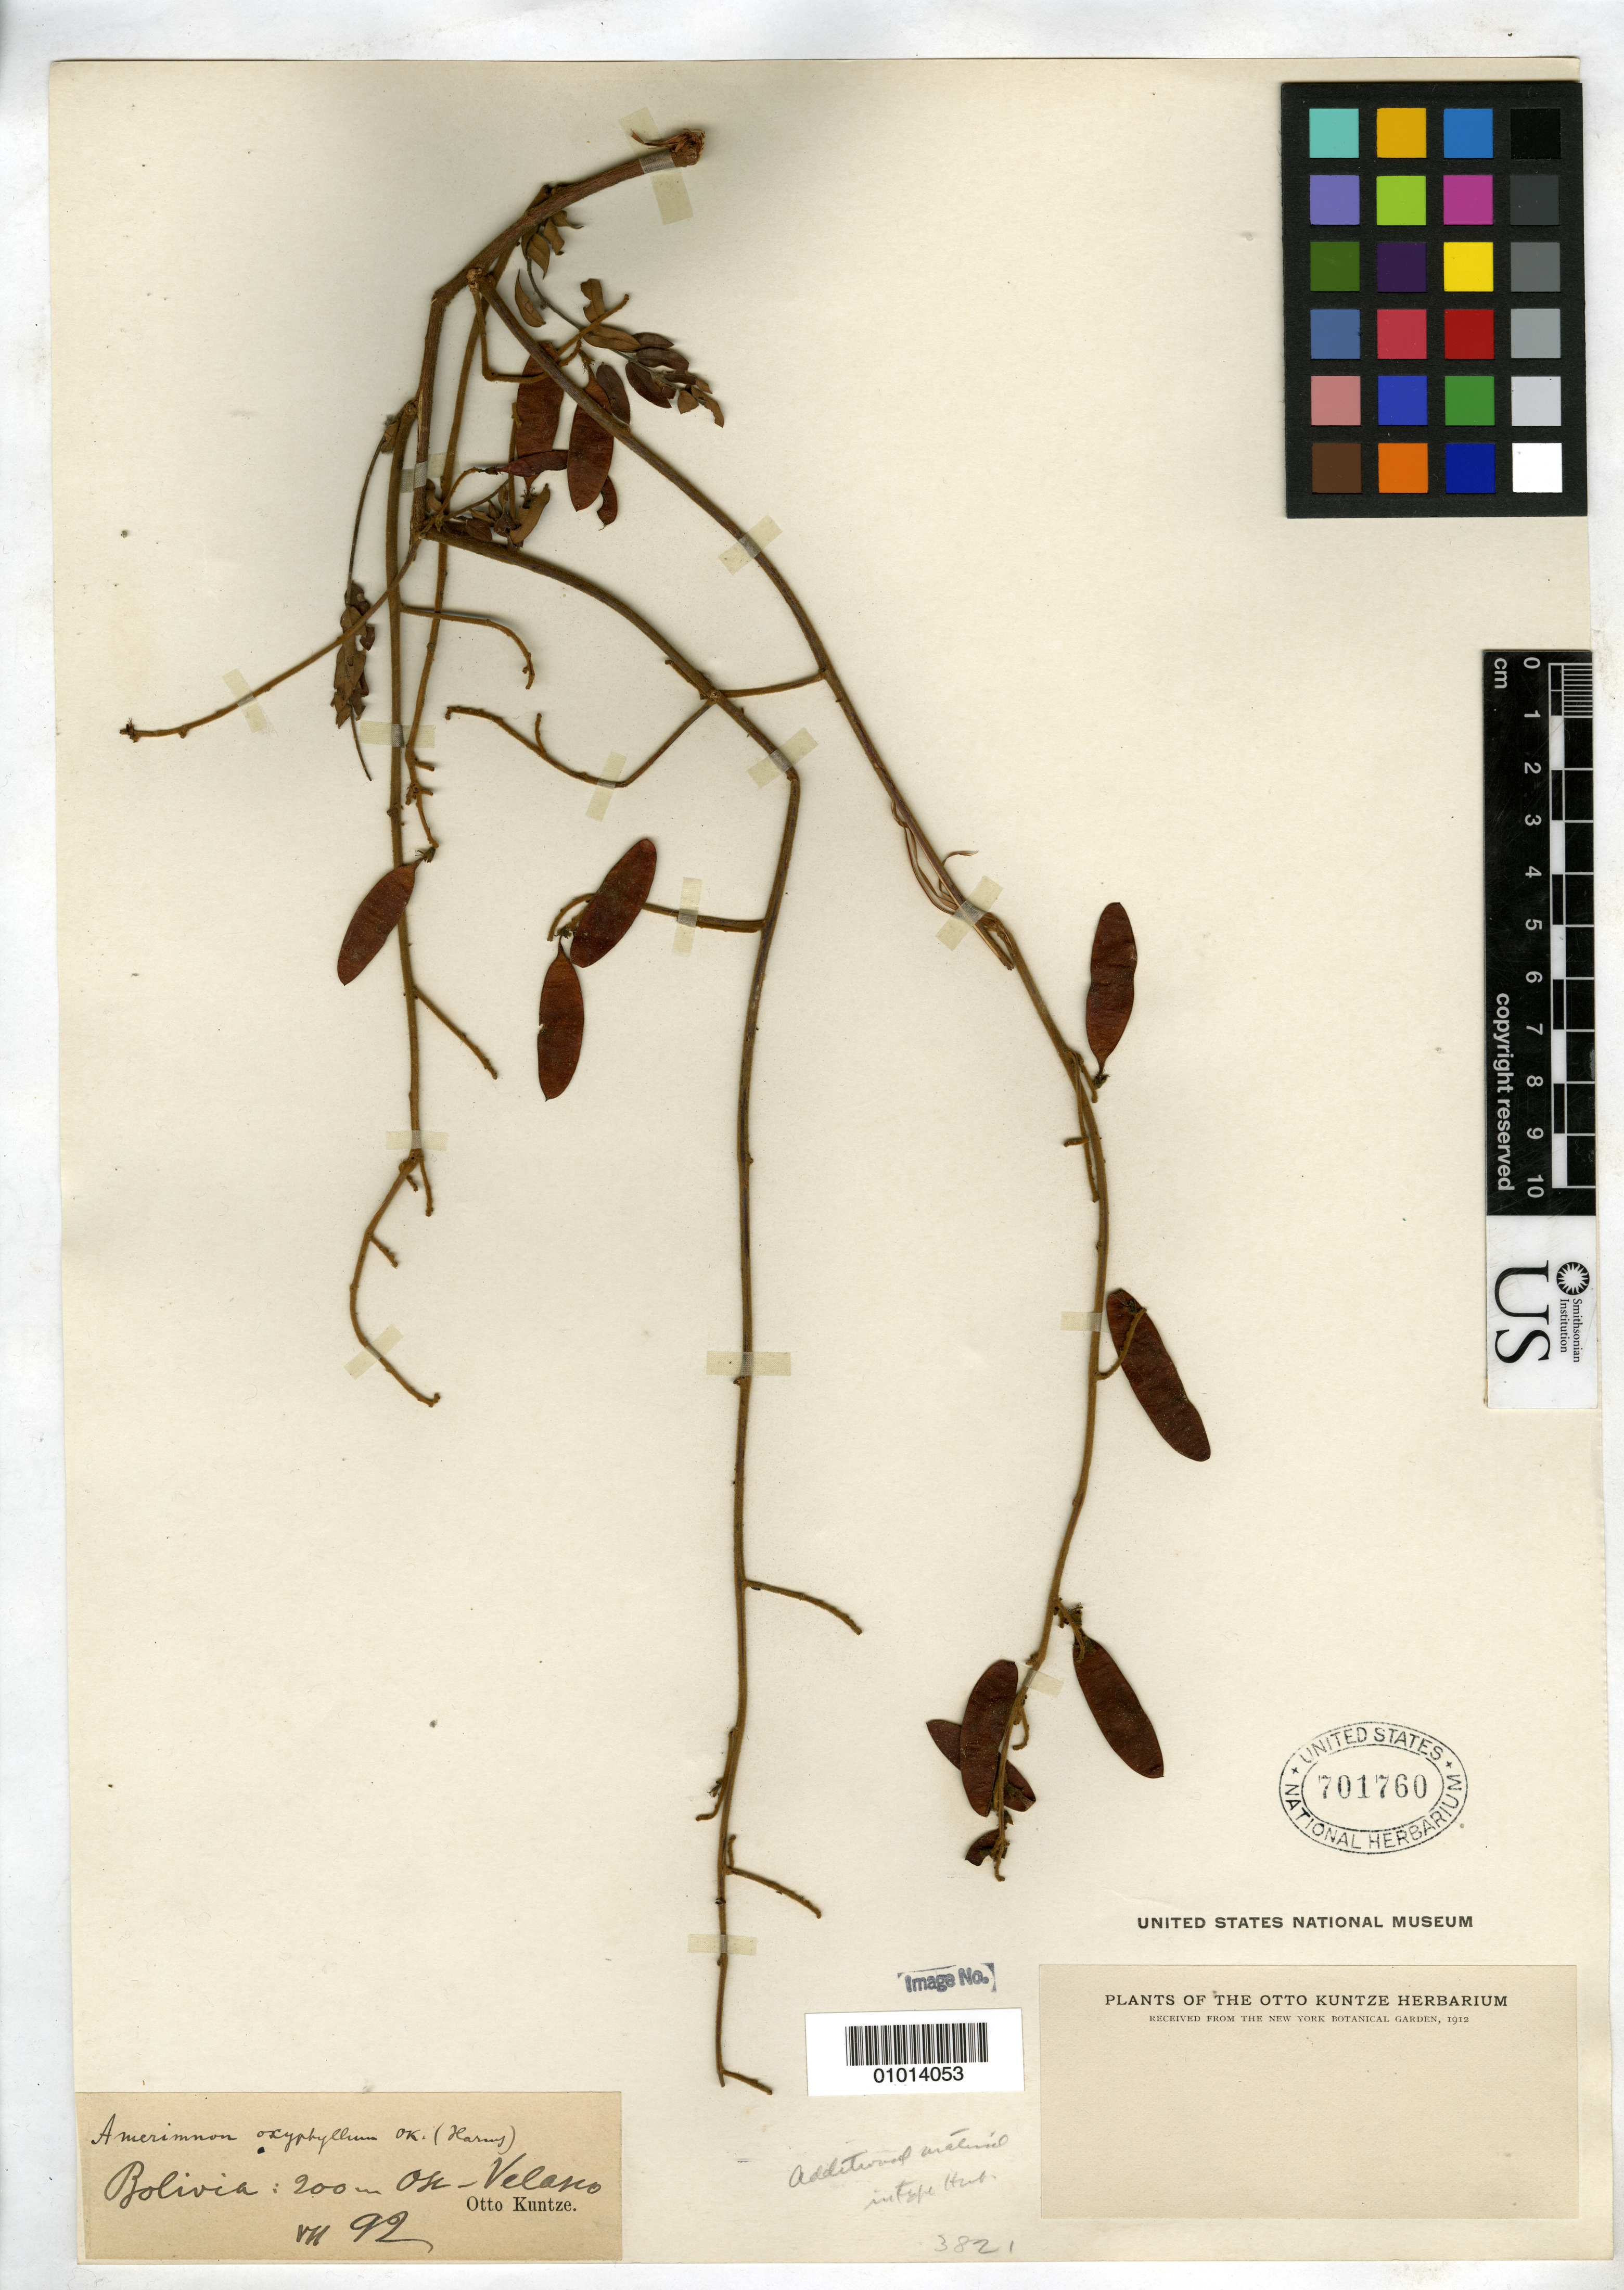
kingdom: Plantae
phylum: Tracheophyta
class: Magnoliopsida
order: Fabales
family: Fabaceae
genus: Amerimnon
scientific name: Amerimnon oxyphyllum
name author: Kuntze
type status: Type Collection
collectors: C.E.O. Kuntze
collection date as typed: Jul 1892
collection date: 1892-07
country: Bolivia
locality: Ost-Velasco.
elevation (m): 200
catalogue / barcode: US 701760